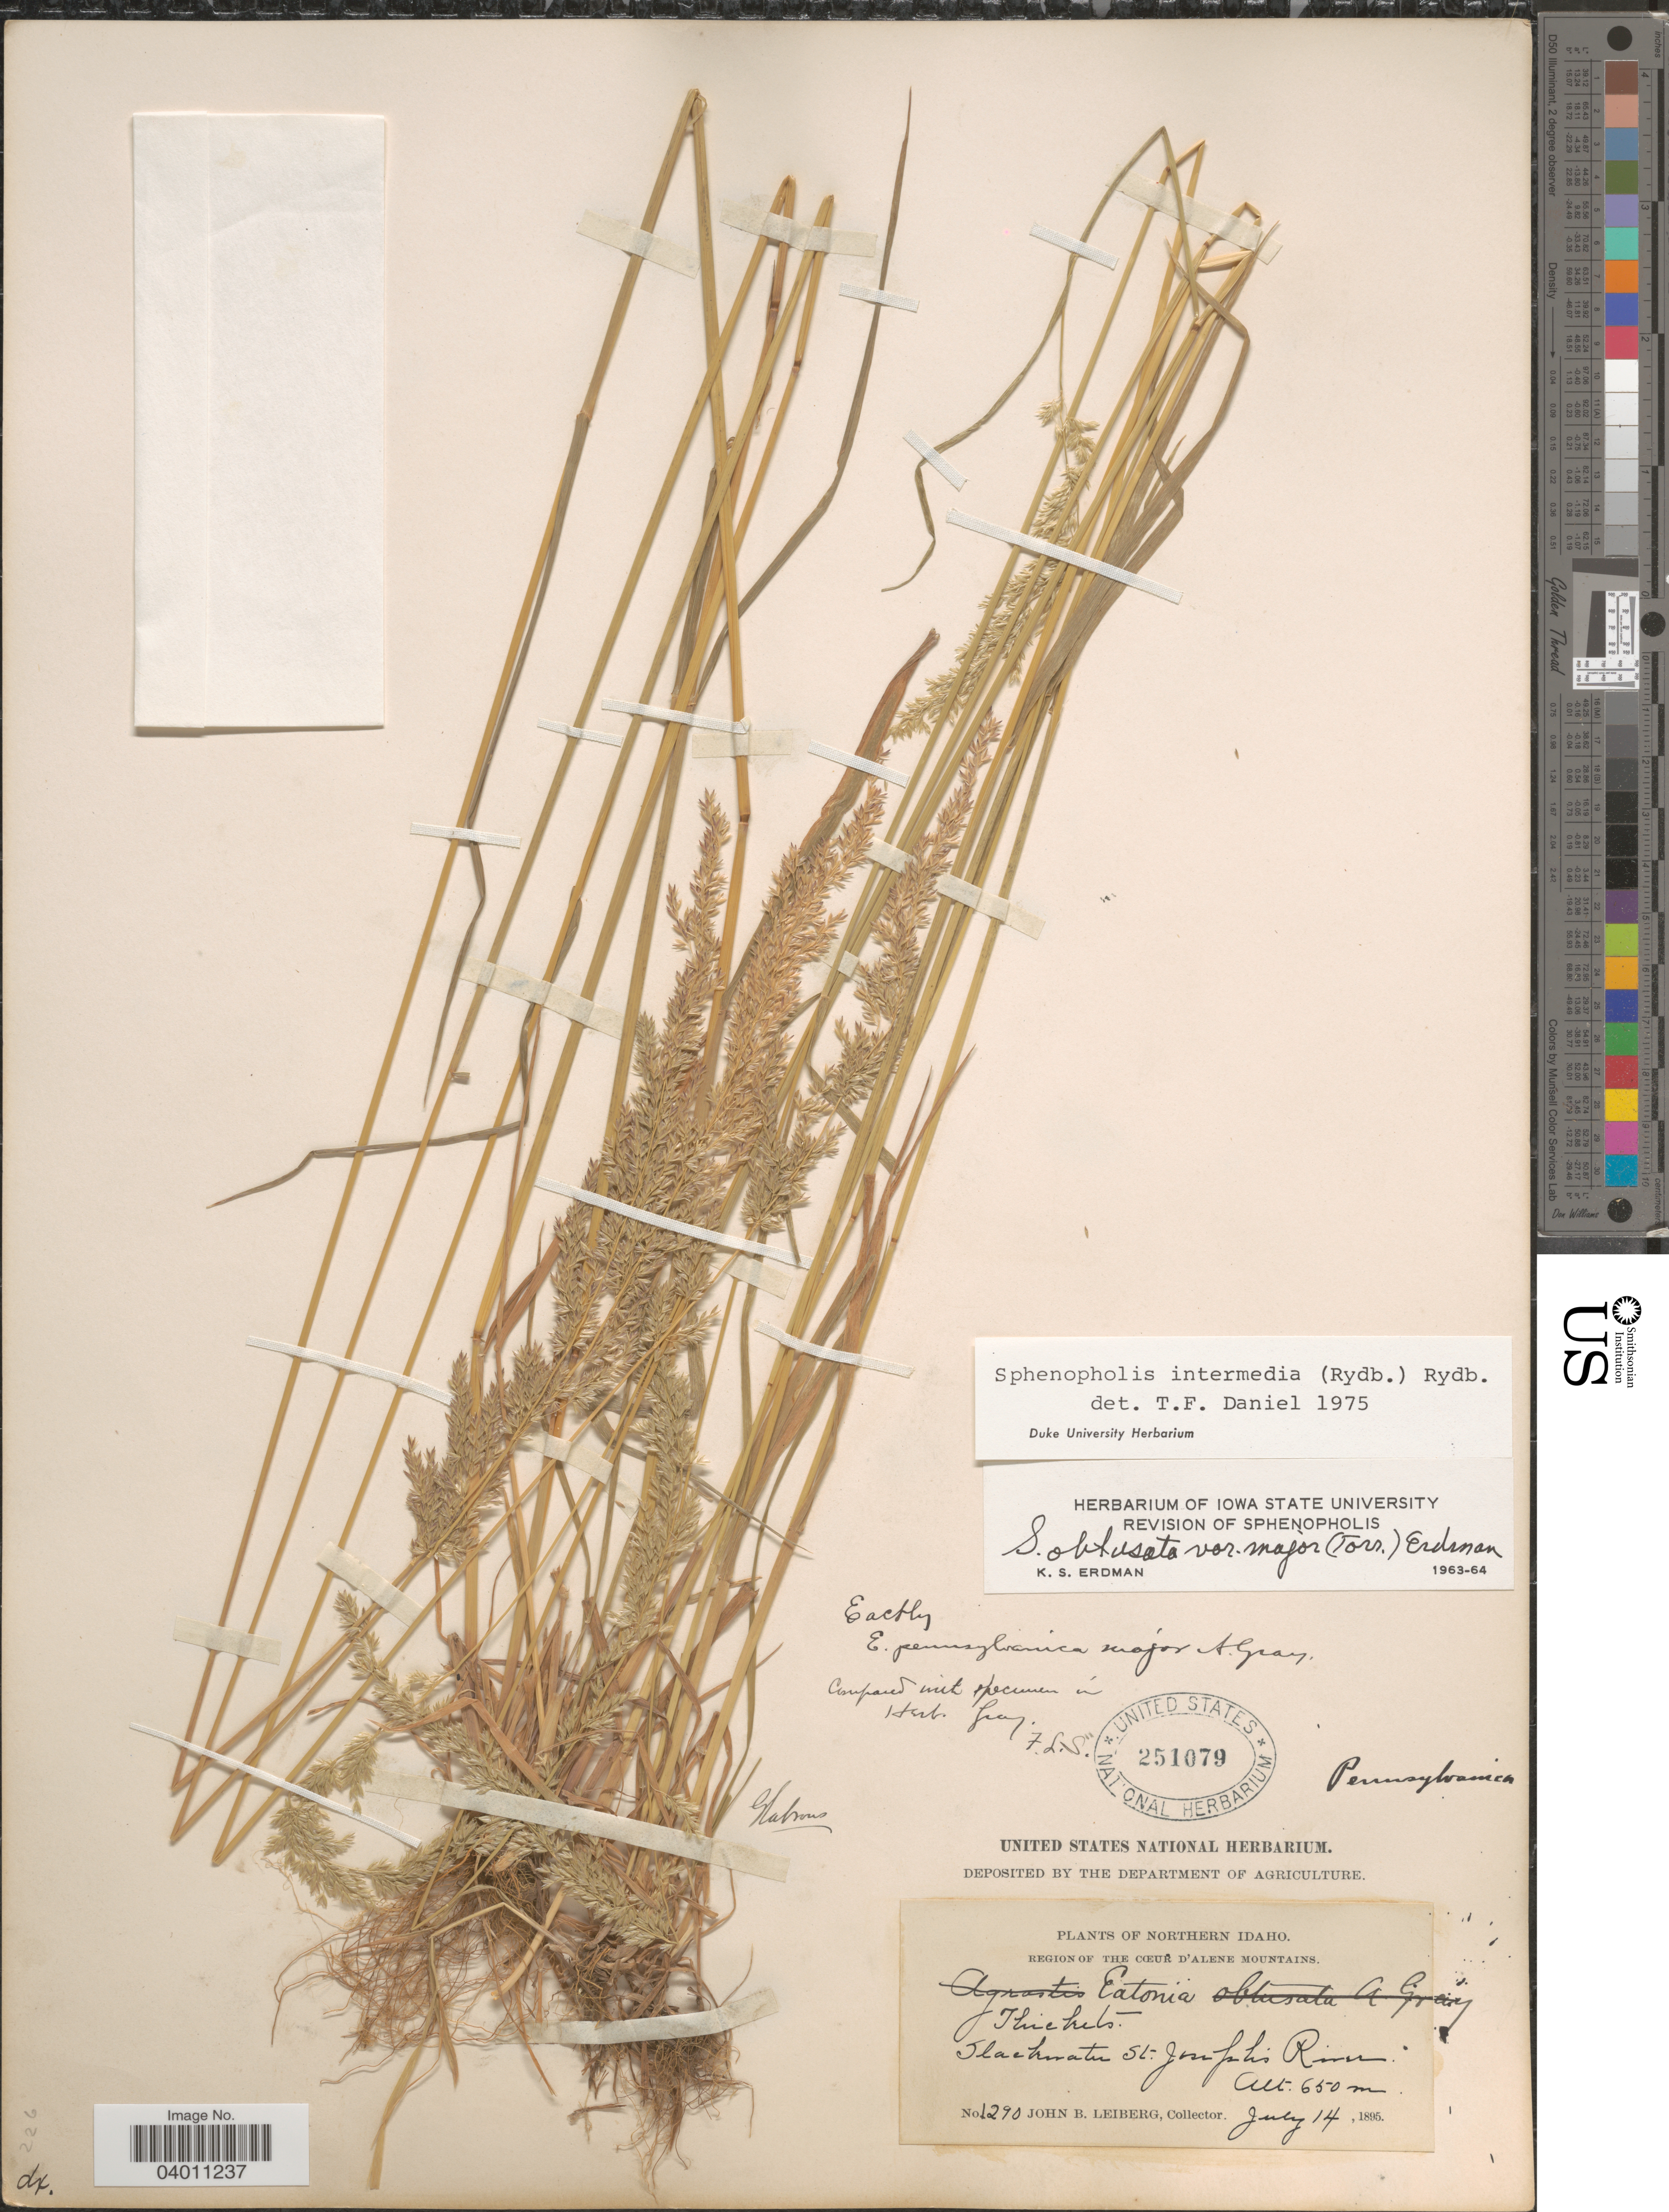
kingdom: Plantae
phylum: Tracheophyta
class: Liliopsida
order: Poales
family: Poaceae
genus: Sphenopholis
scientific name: Sphenopholis intermedia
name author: (Rydb.) Rydb.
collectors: J. B. Leiberg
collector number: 1290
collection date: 1895-07-14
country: United States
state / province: Idaho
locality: Northern Idaho. Region of the Cær D'Alene Mountains. Slackwater St. Joseph's River.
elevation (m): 650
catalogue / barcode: US 251079